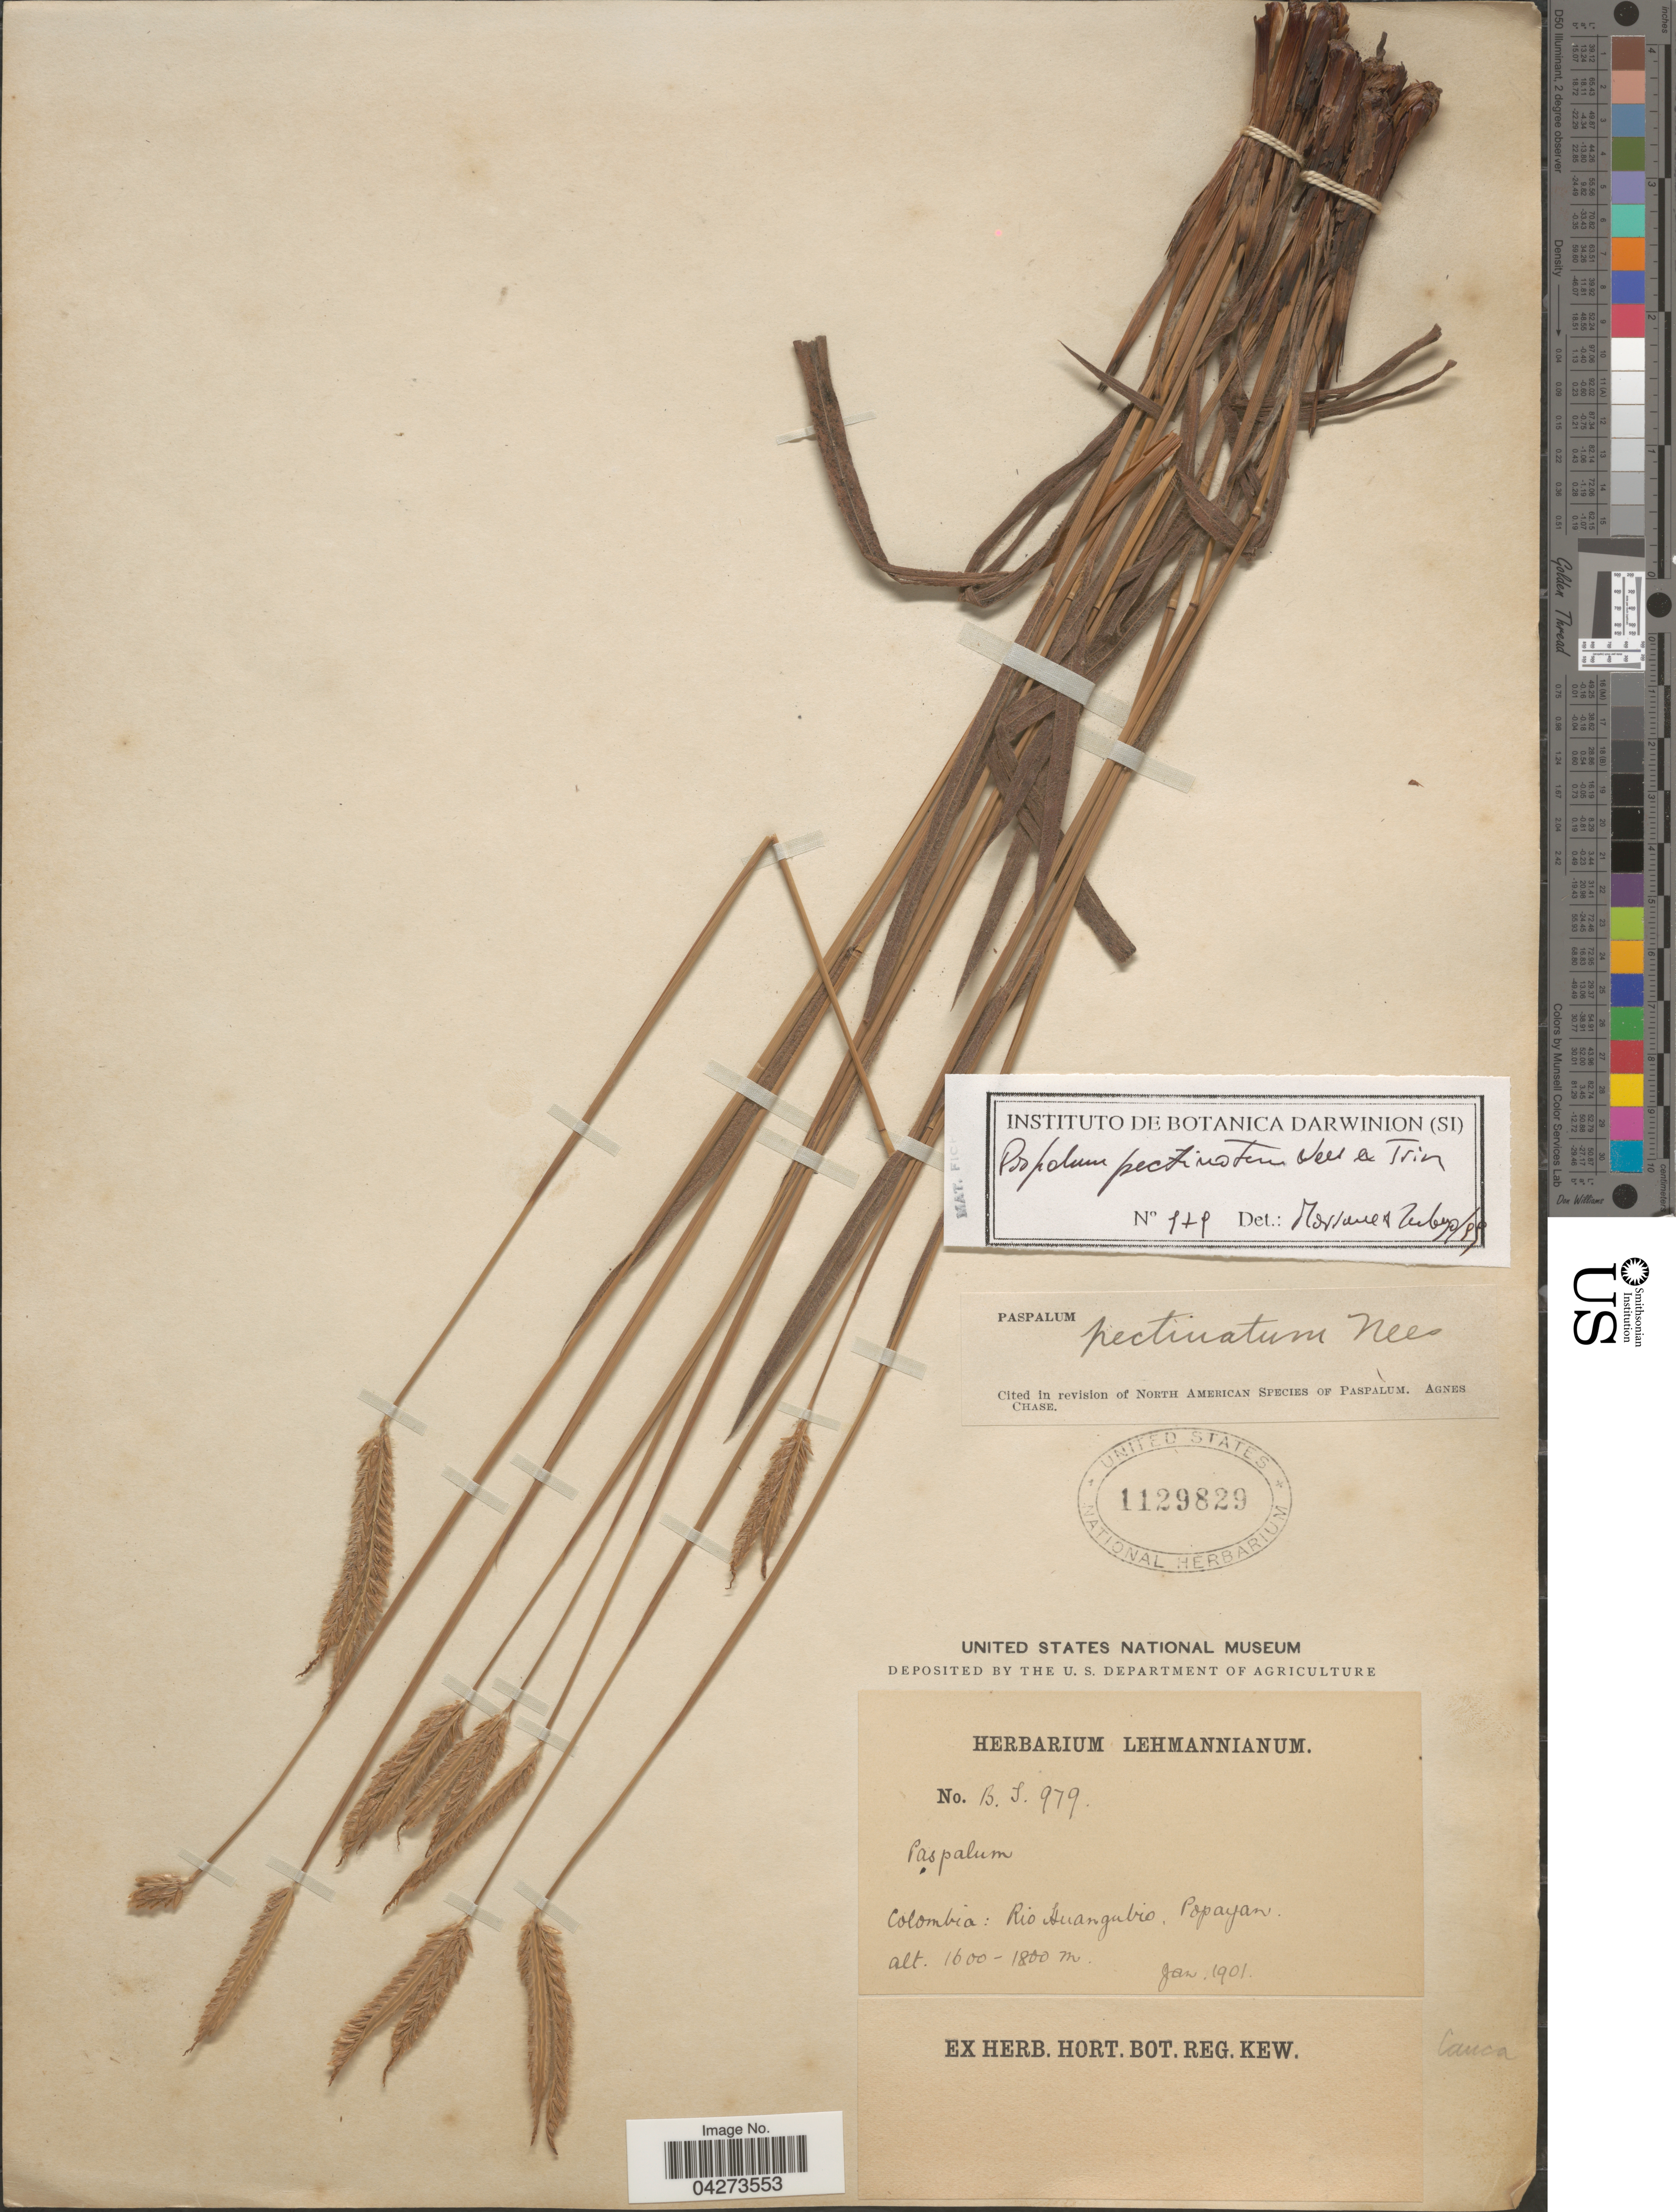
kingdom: Plantae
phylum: Tracheophyta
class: Liliopsida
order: Poales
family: Poaceae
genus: Paspalum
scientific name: Paspalum pectinatum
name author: Nees ex Trin.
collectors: ex herb. Lehmannianum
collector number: B.S.979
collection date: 1901-01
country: Colombia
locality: Rio Huangubio, Popayan.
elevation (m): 1600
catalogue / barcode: US 1129829